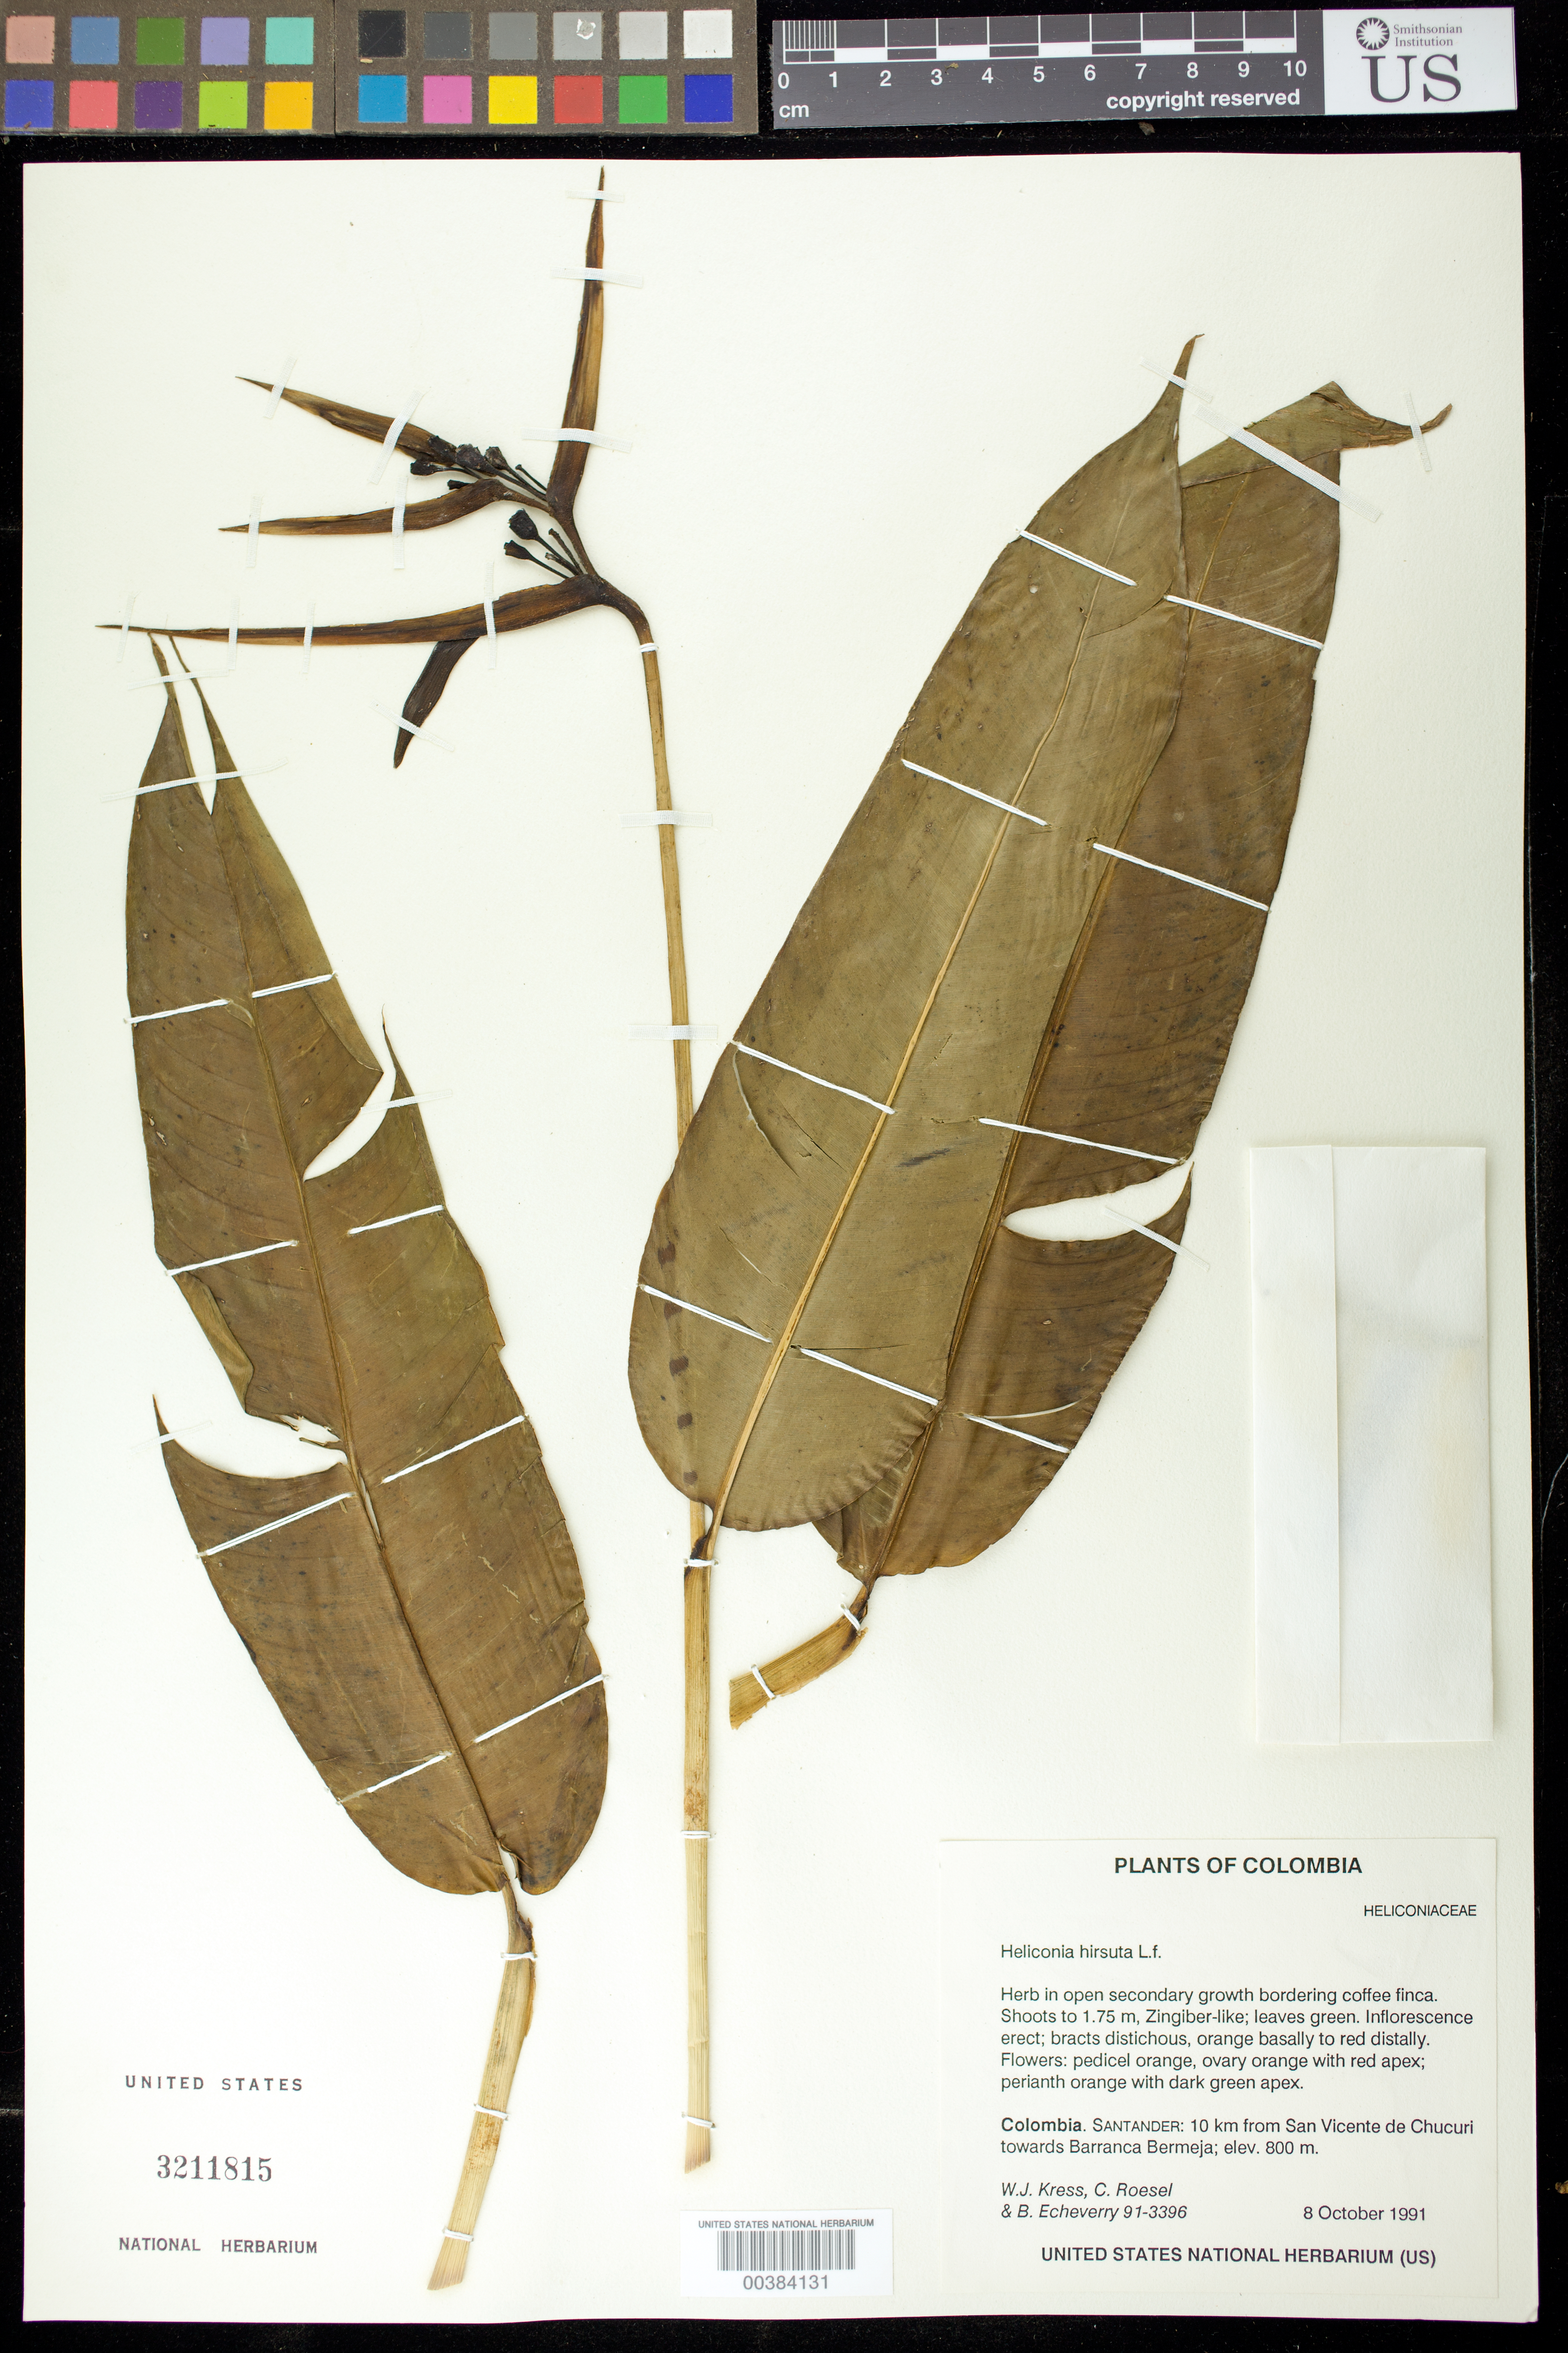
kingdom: Plantae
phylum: Tracheophyta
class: Liliopsida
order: Zingiberales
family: Heliconiaceae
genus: Heliconia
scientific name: Heliconia hirsuta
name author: L. f.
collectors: W. J. Kress, C. S. Roesel & B. Echeverry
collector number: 91-3396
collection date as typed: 08 Oct 1991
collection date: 1991-10-08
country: Colombia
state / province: Santander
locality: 10 km from San Vicente de Chucuri towards Barrancabermeja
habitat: Open secondary growth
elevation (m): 800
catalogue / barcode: US 3211815